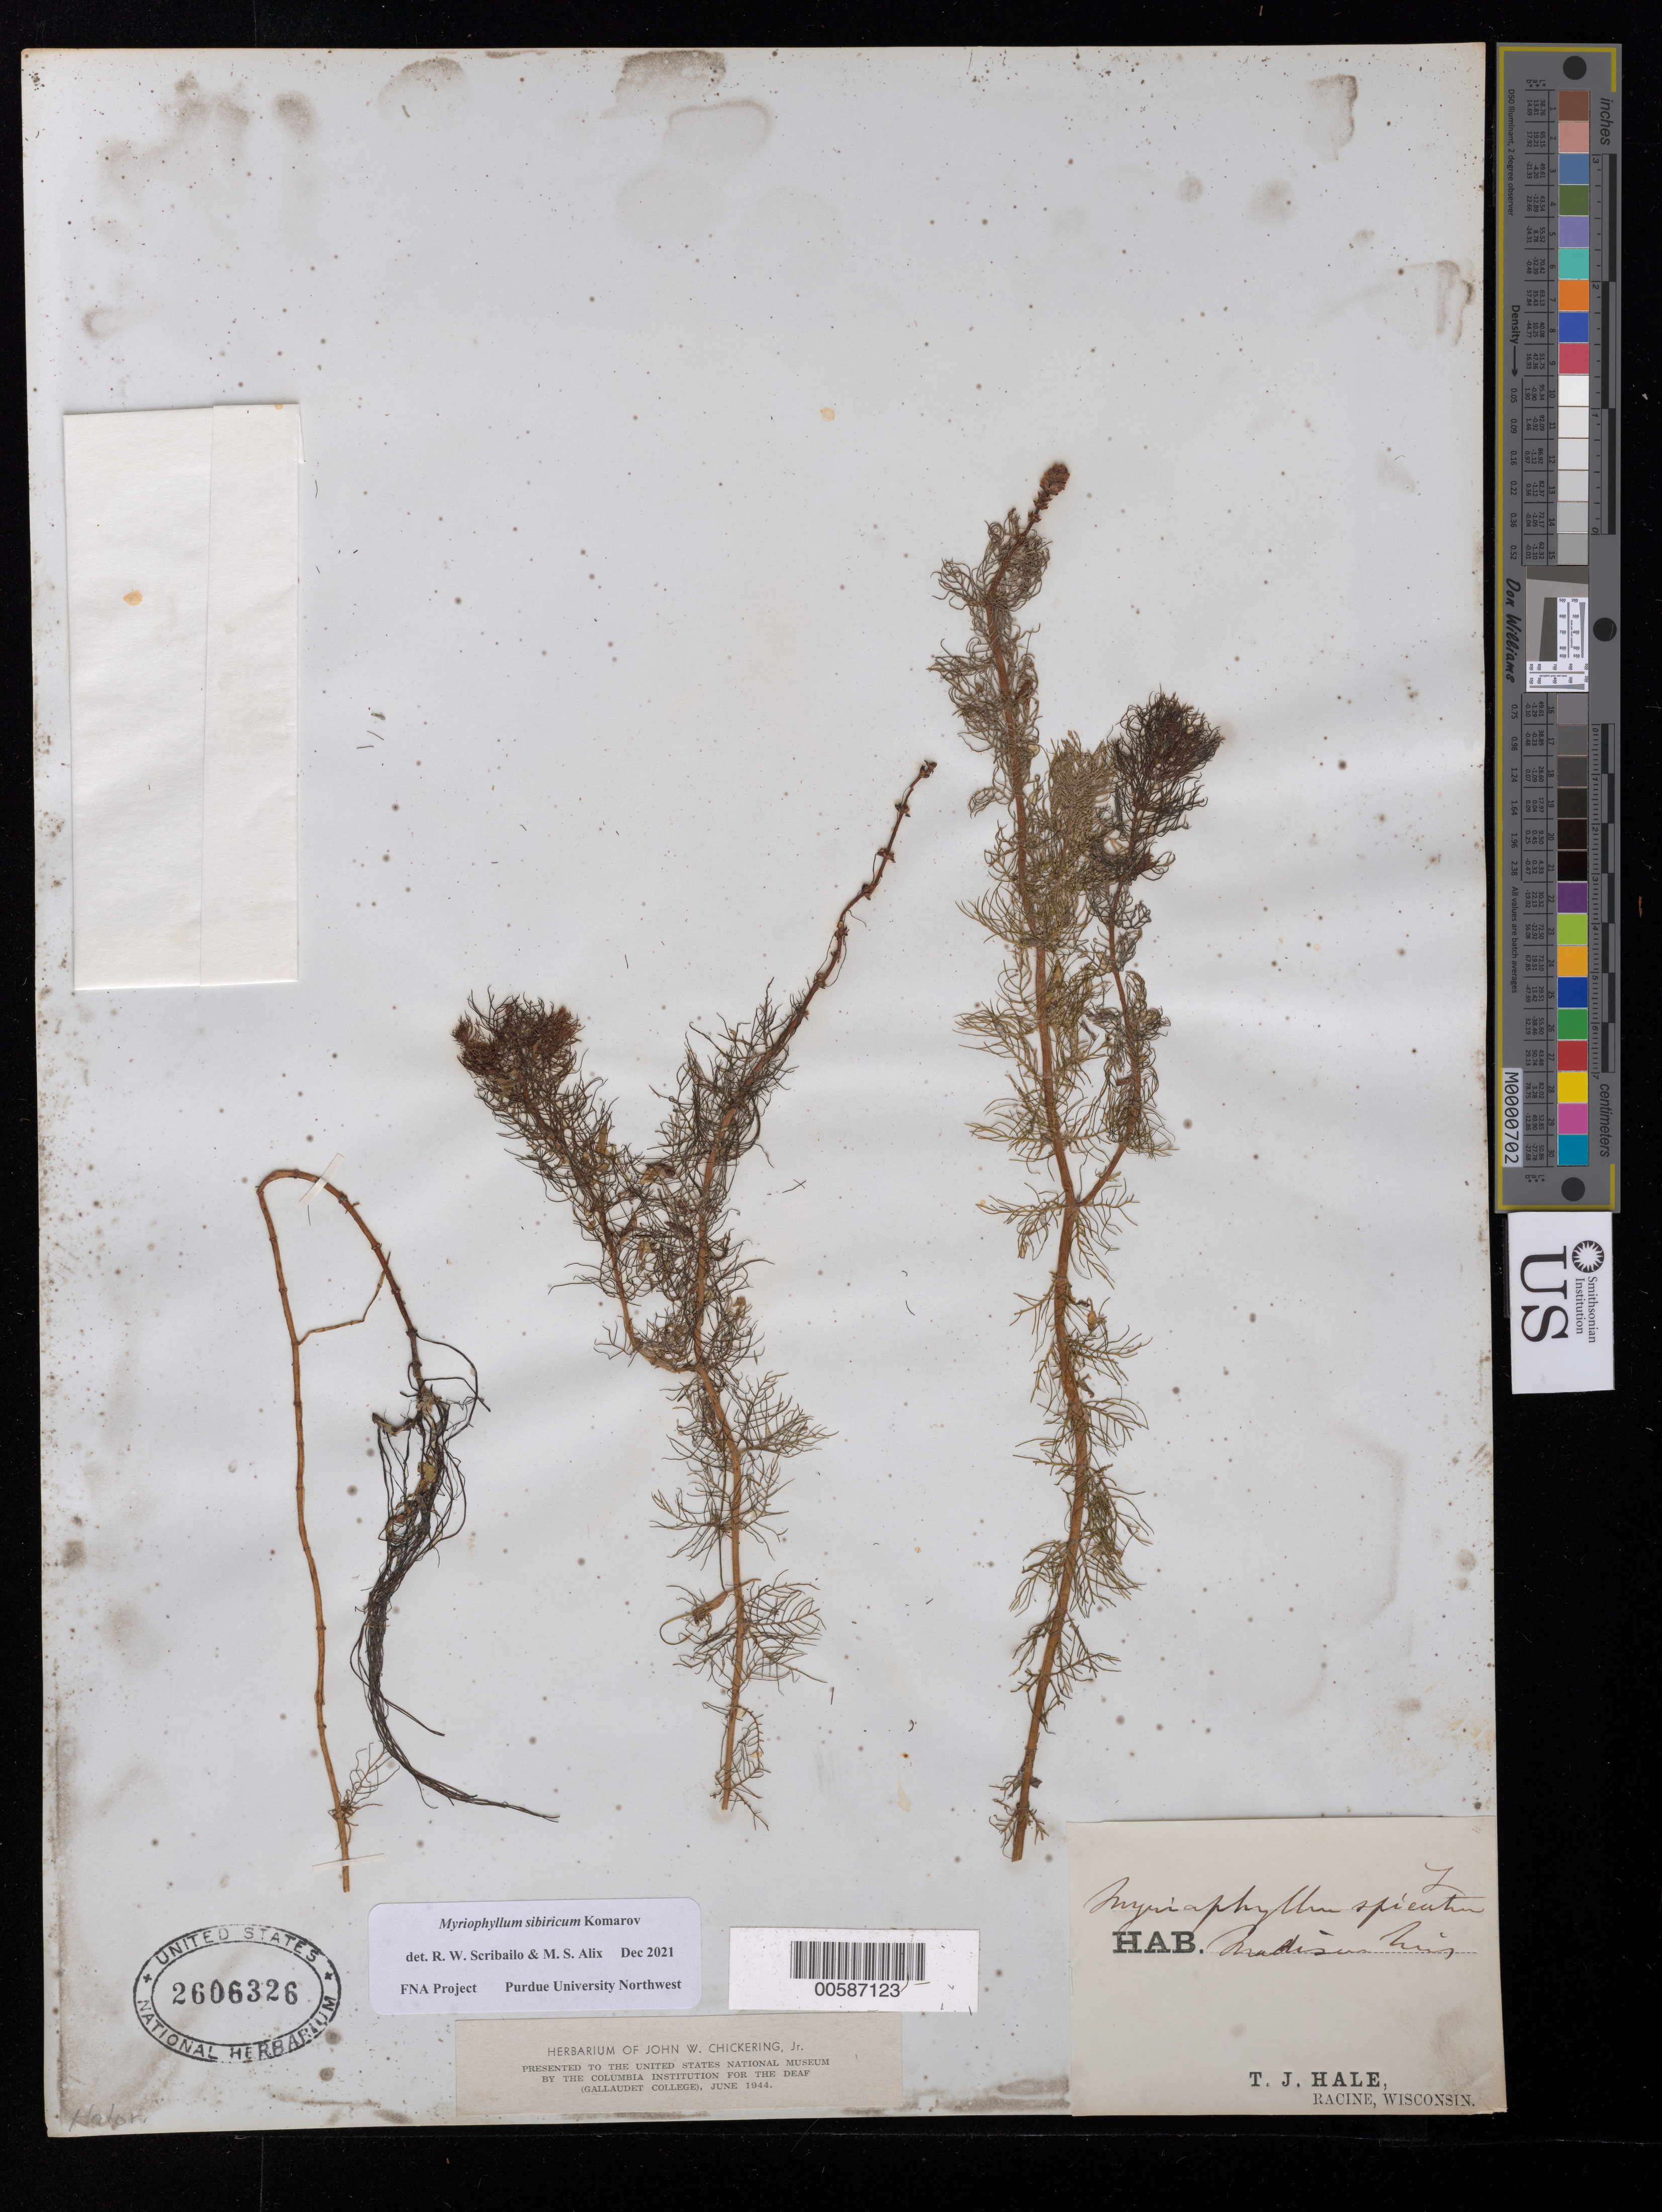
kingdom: Plantae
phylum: Tracheophyta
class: Magnoliopsida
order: Saxifragales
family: Haloragaceae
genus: Myriophyllum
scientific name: Myriophyllum sibiricum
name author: Kom.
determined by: Scribailo, R. W.; Alix, M. S.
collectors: T. Hale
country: United States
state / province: Wisconsin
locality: Racine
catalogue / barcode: US 2606326